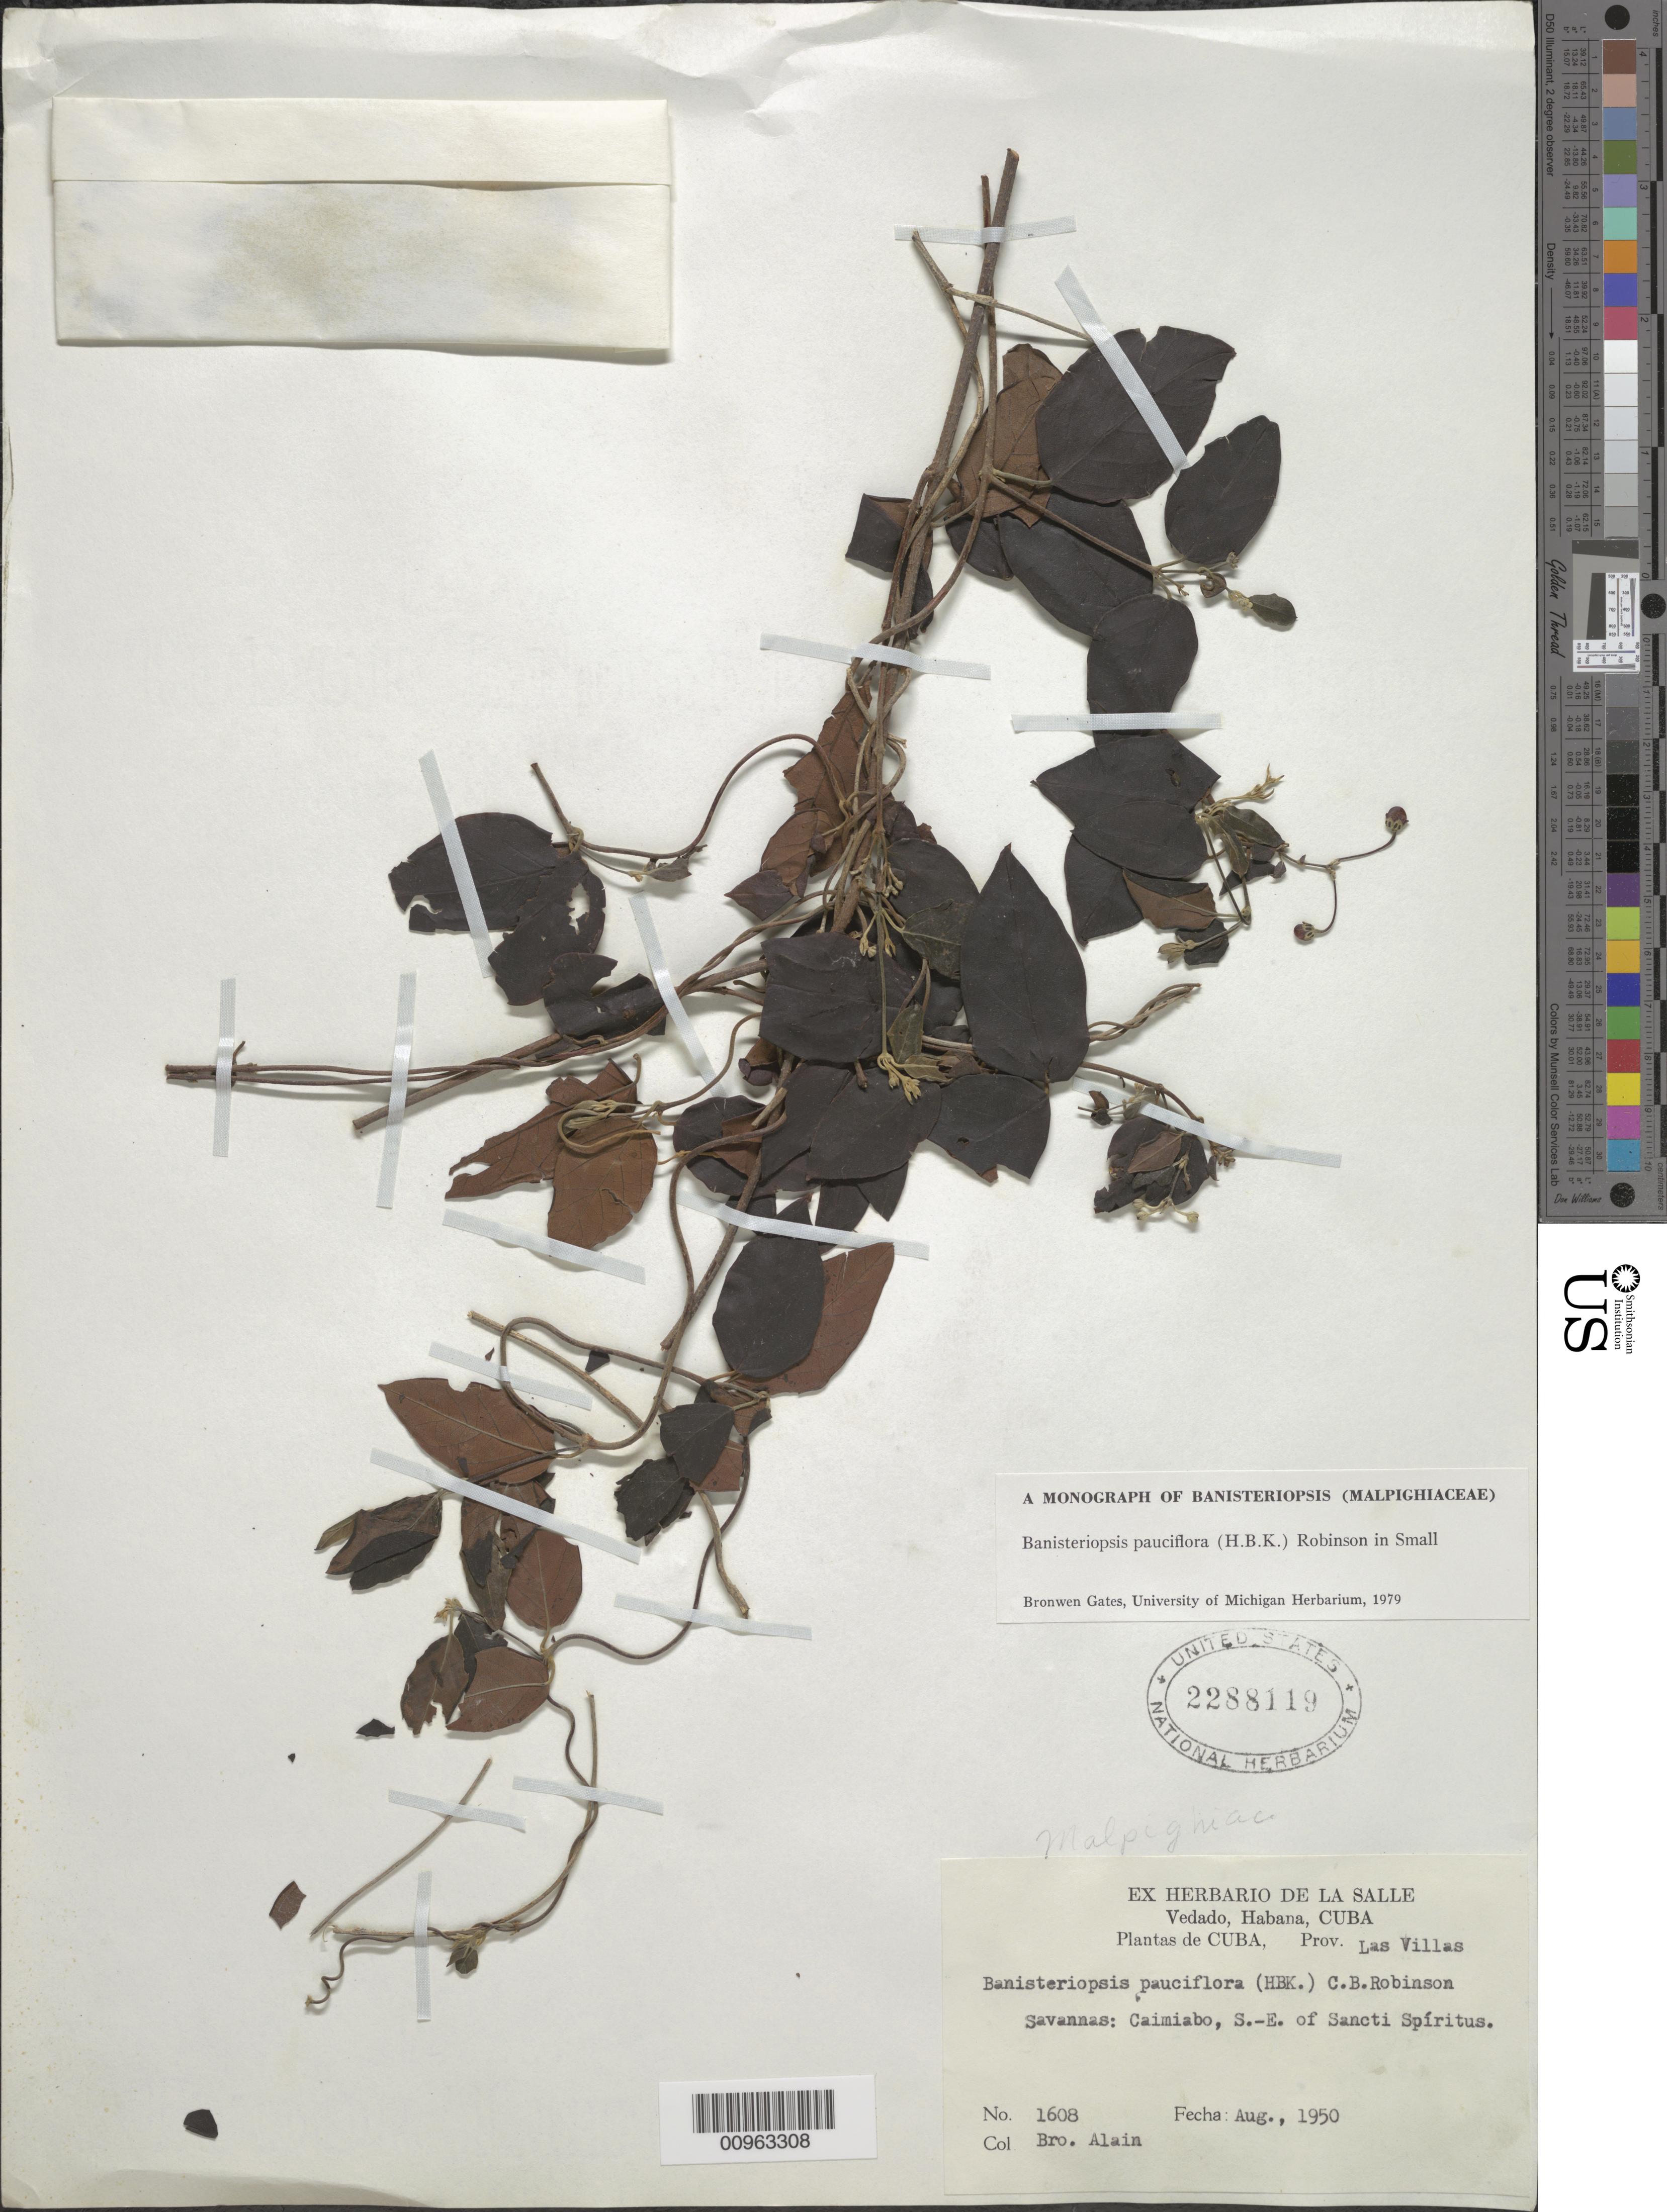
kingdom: Plantae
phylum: Tracheophyta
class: Magnoliopsida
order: Malpighiales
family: Malpighiaceae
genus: Banisteriopsis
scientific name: Banisteriopsis pauciflora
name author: (Kunth) C.B. Rob.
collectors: A. H. Liogier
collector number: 1608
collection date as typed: Aug 1950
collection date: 1950-08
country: Cuba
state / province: Las Villas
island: Cuba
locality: Caimiabo, SE of Sancti Spíritus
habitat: Savannas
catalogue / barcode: US 2288119